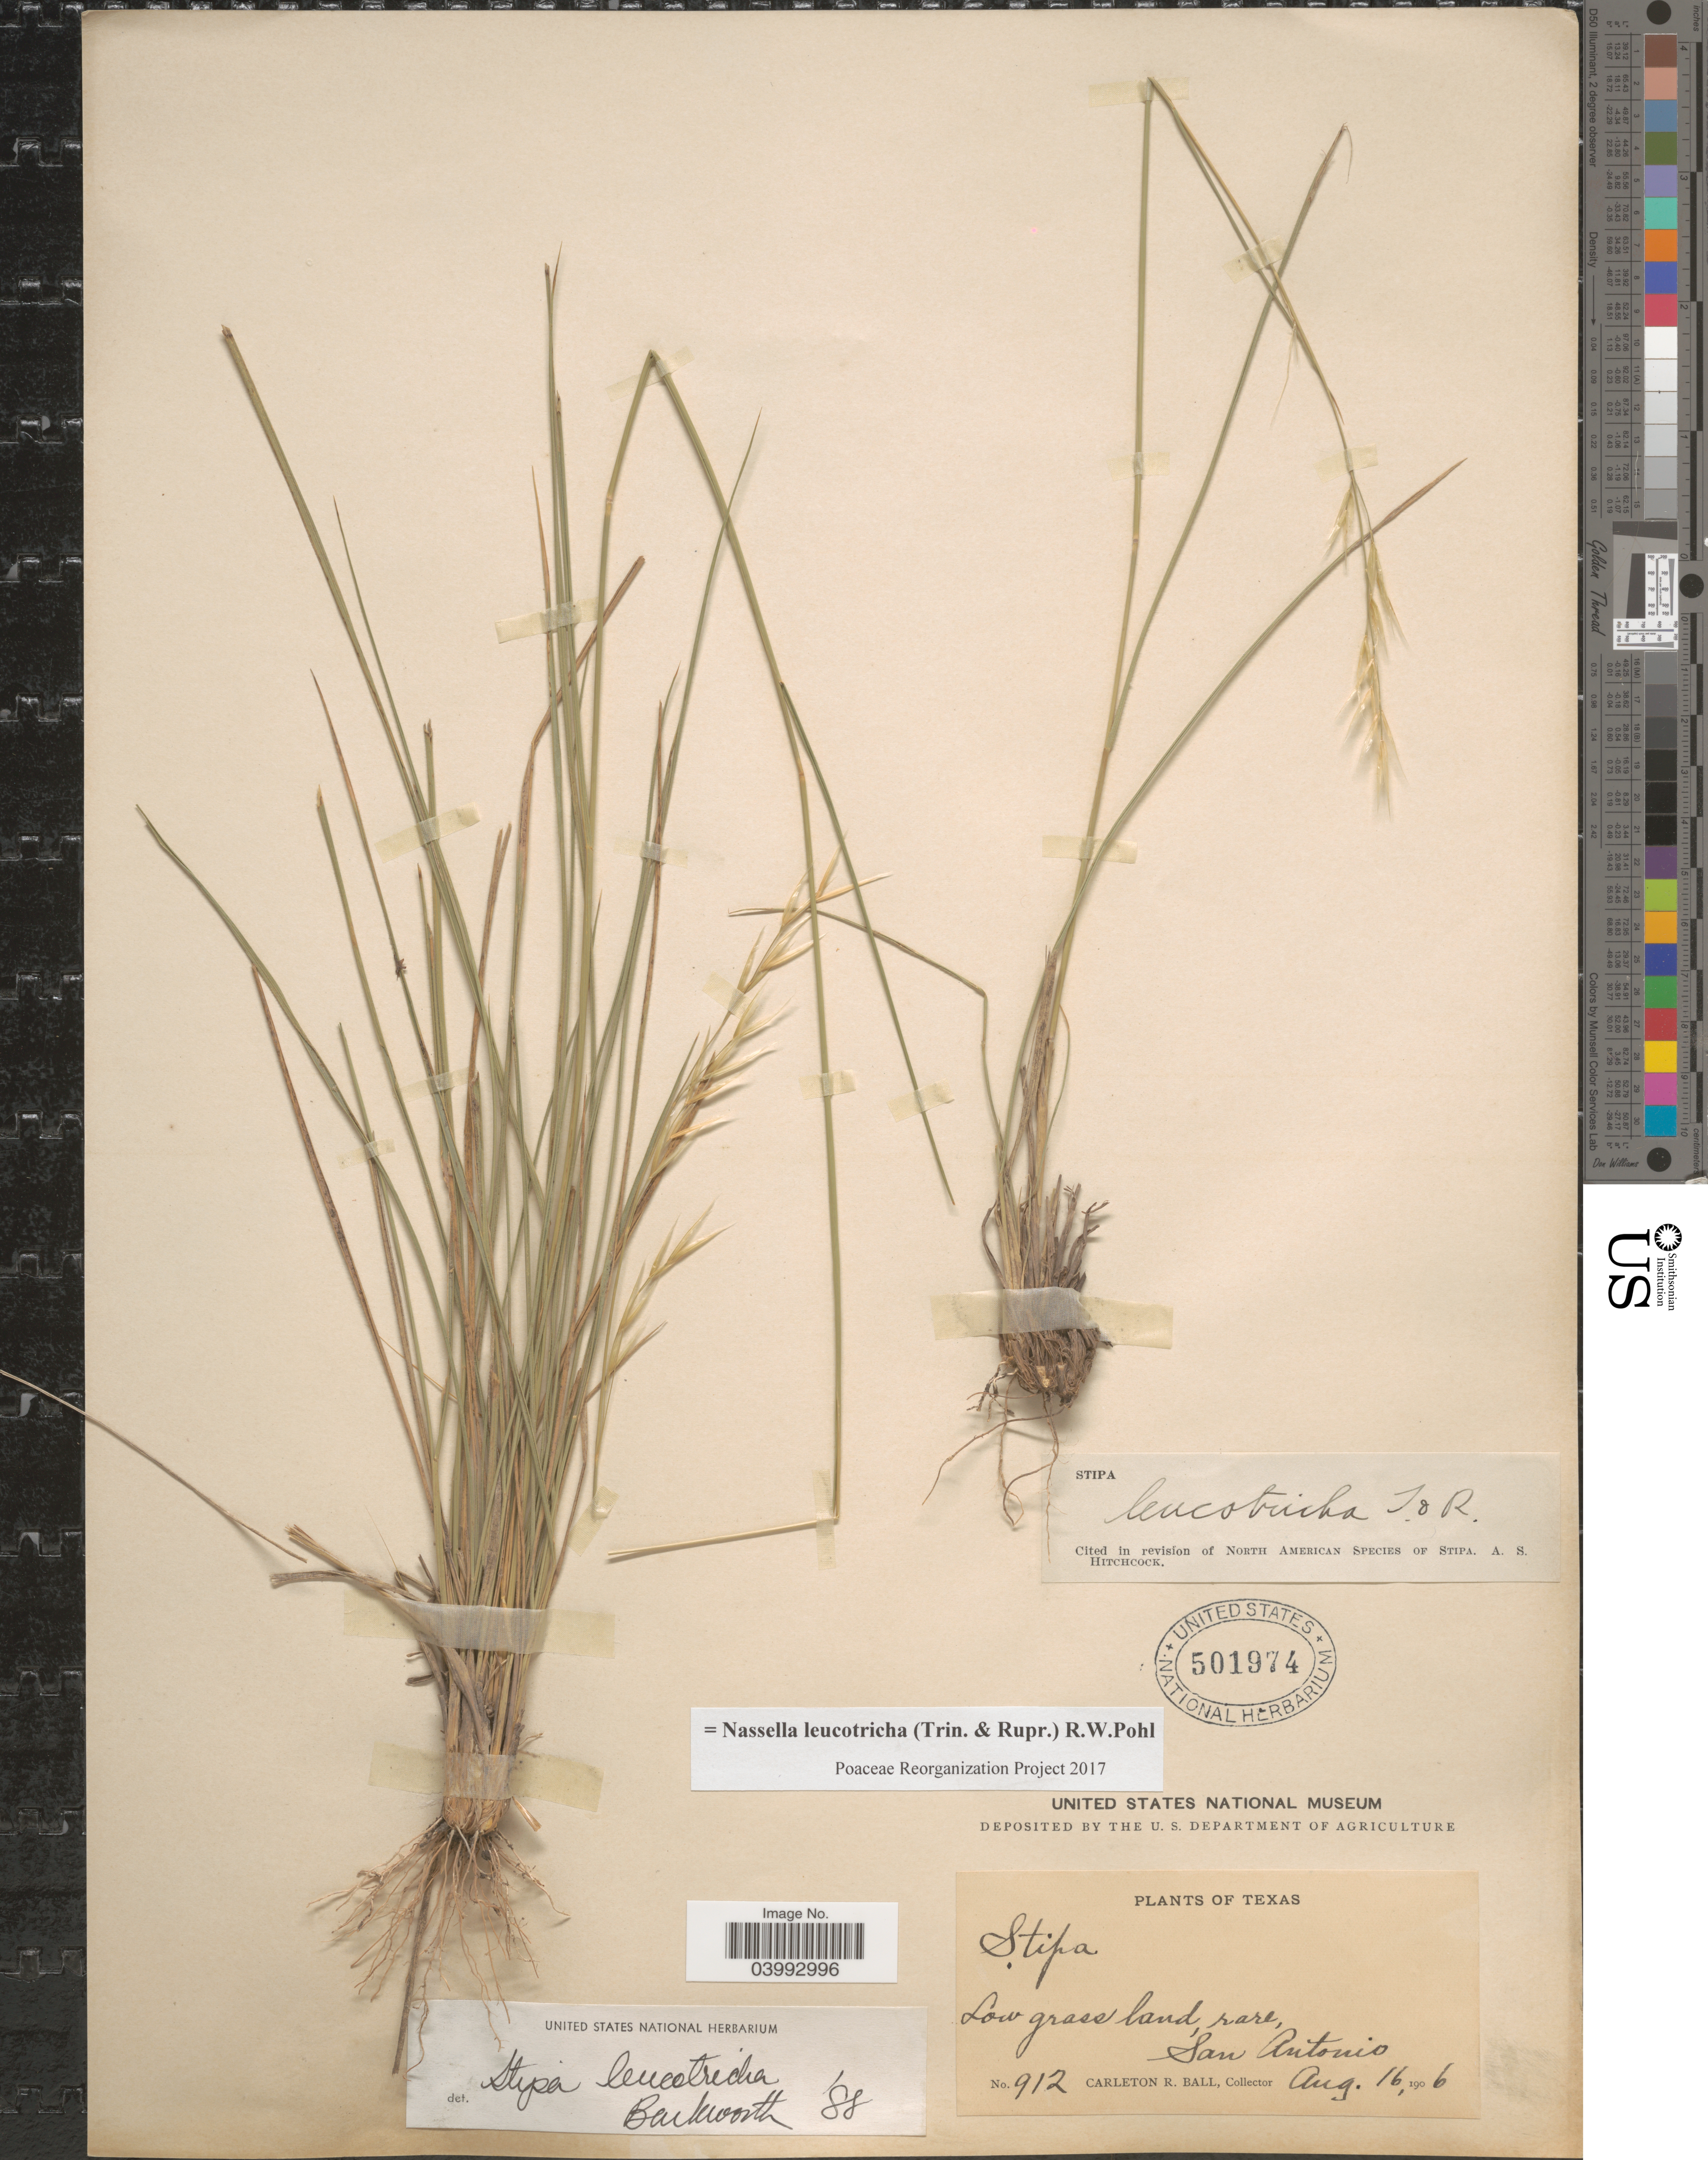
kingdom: Plantae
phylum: Tracheophyta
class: Liliopsida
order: Poales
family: Poaceae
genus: Nassella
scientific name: Nassella leucotricha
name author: (Trin. & Rupr.) R.W. Pohl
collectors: C. R. Ball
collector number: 912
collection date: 1906-08-16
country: United States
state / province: Texas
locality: San Antonio.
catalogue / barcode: US 501974